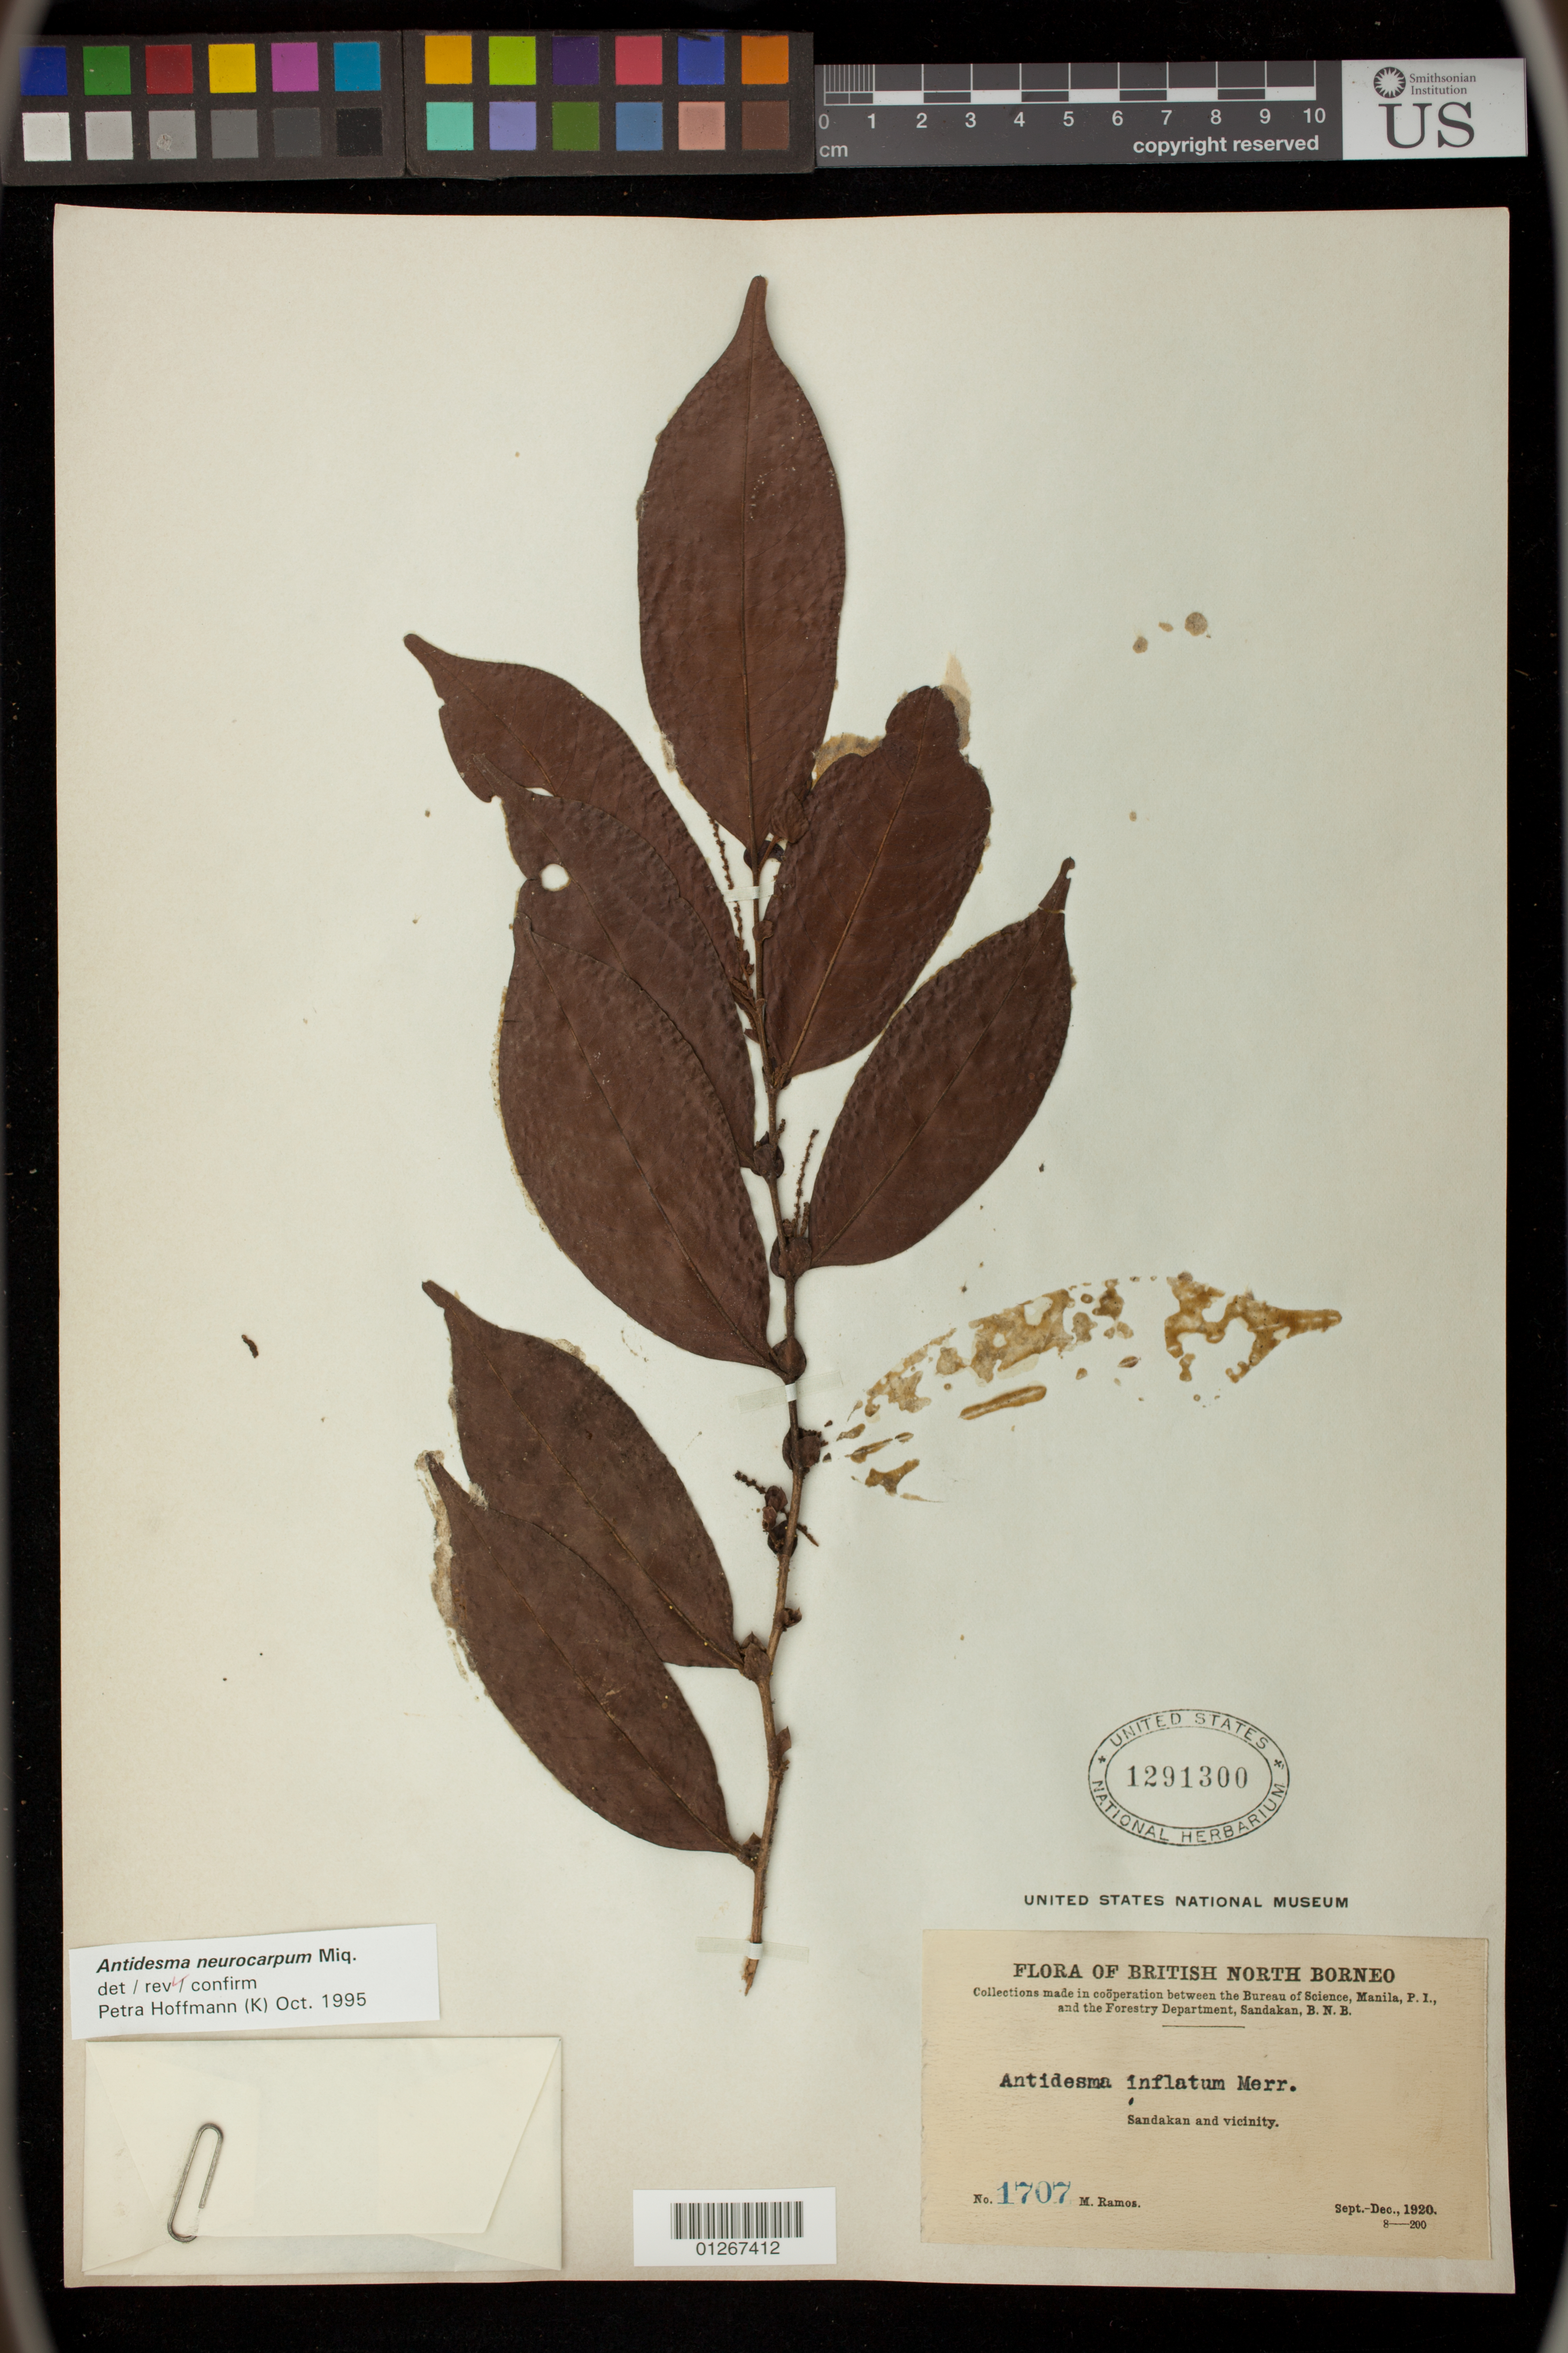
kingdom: Plantae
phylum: Tracheophyta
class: Magnoliopsida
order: Malpighiales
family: Phyllanthaceae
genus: Antidesma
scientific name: Antidesma neurocarpum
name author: Miq.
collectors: M. Ramos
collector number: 1707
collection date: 1920-09/1920-12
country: Malaysia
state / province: Sabah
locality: North Borneo, Sandakan and vicinity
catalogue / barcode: US 1291300